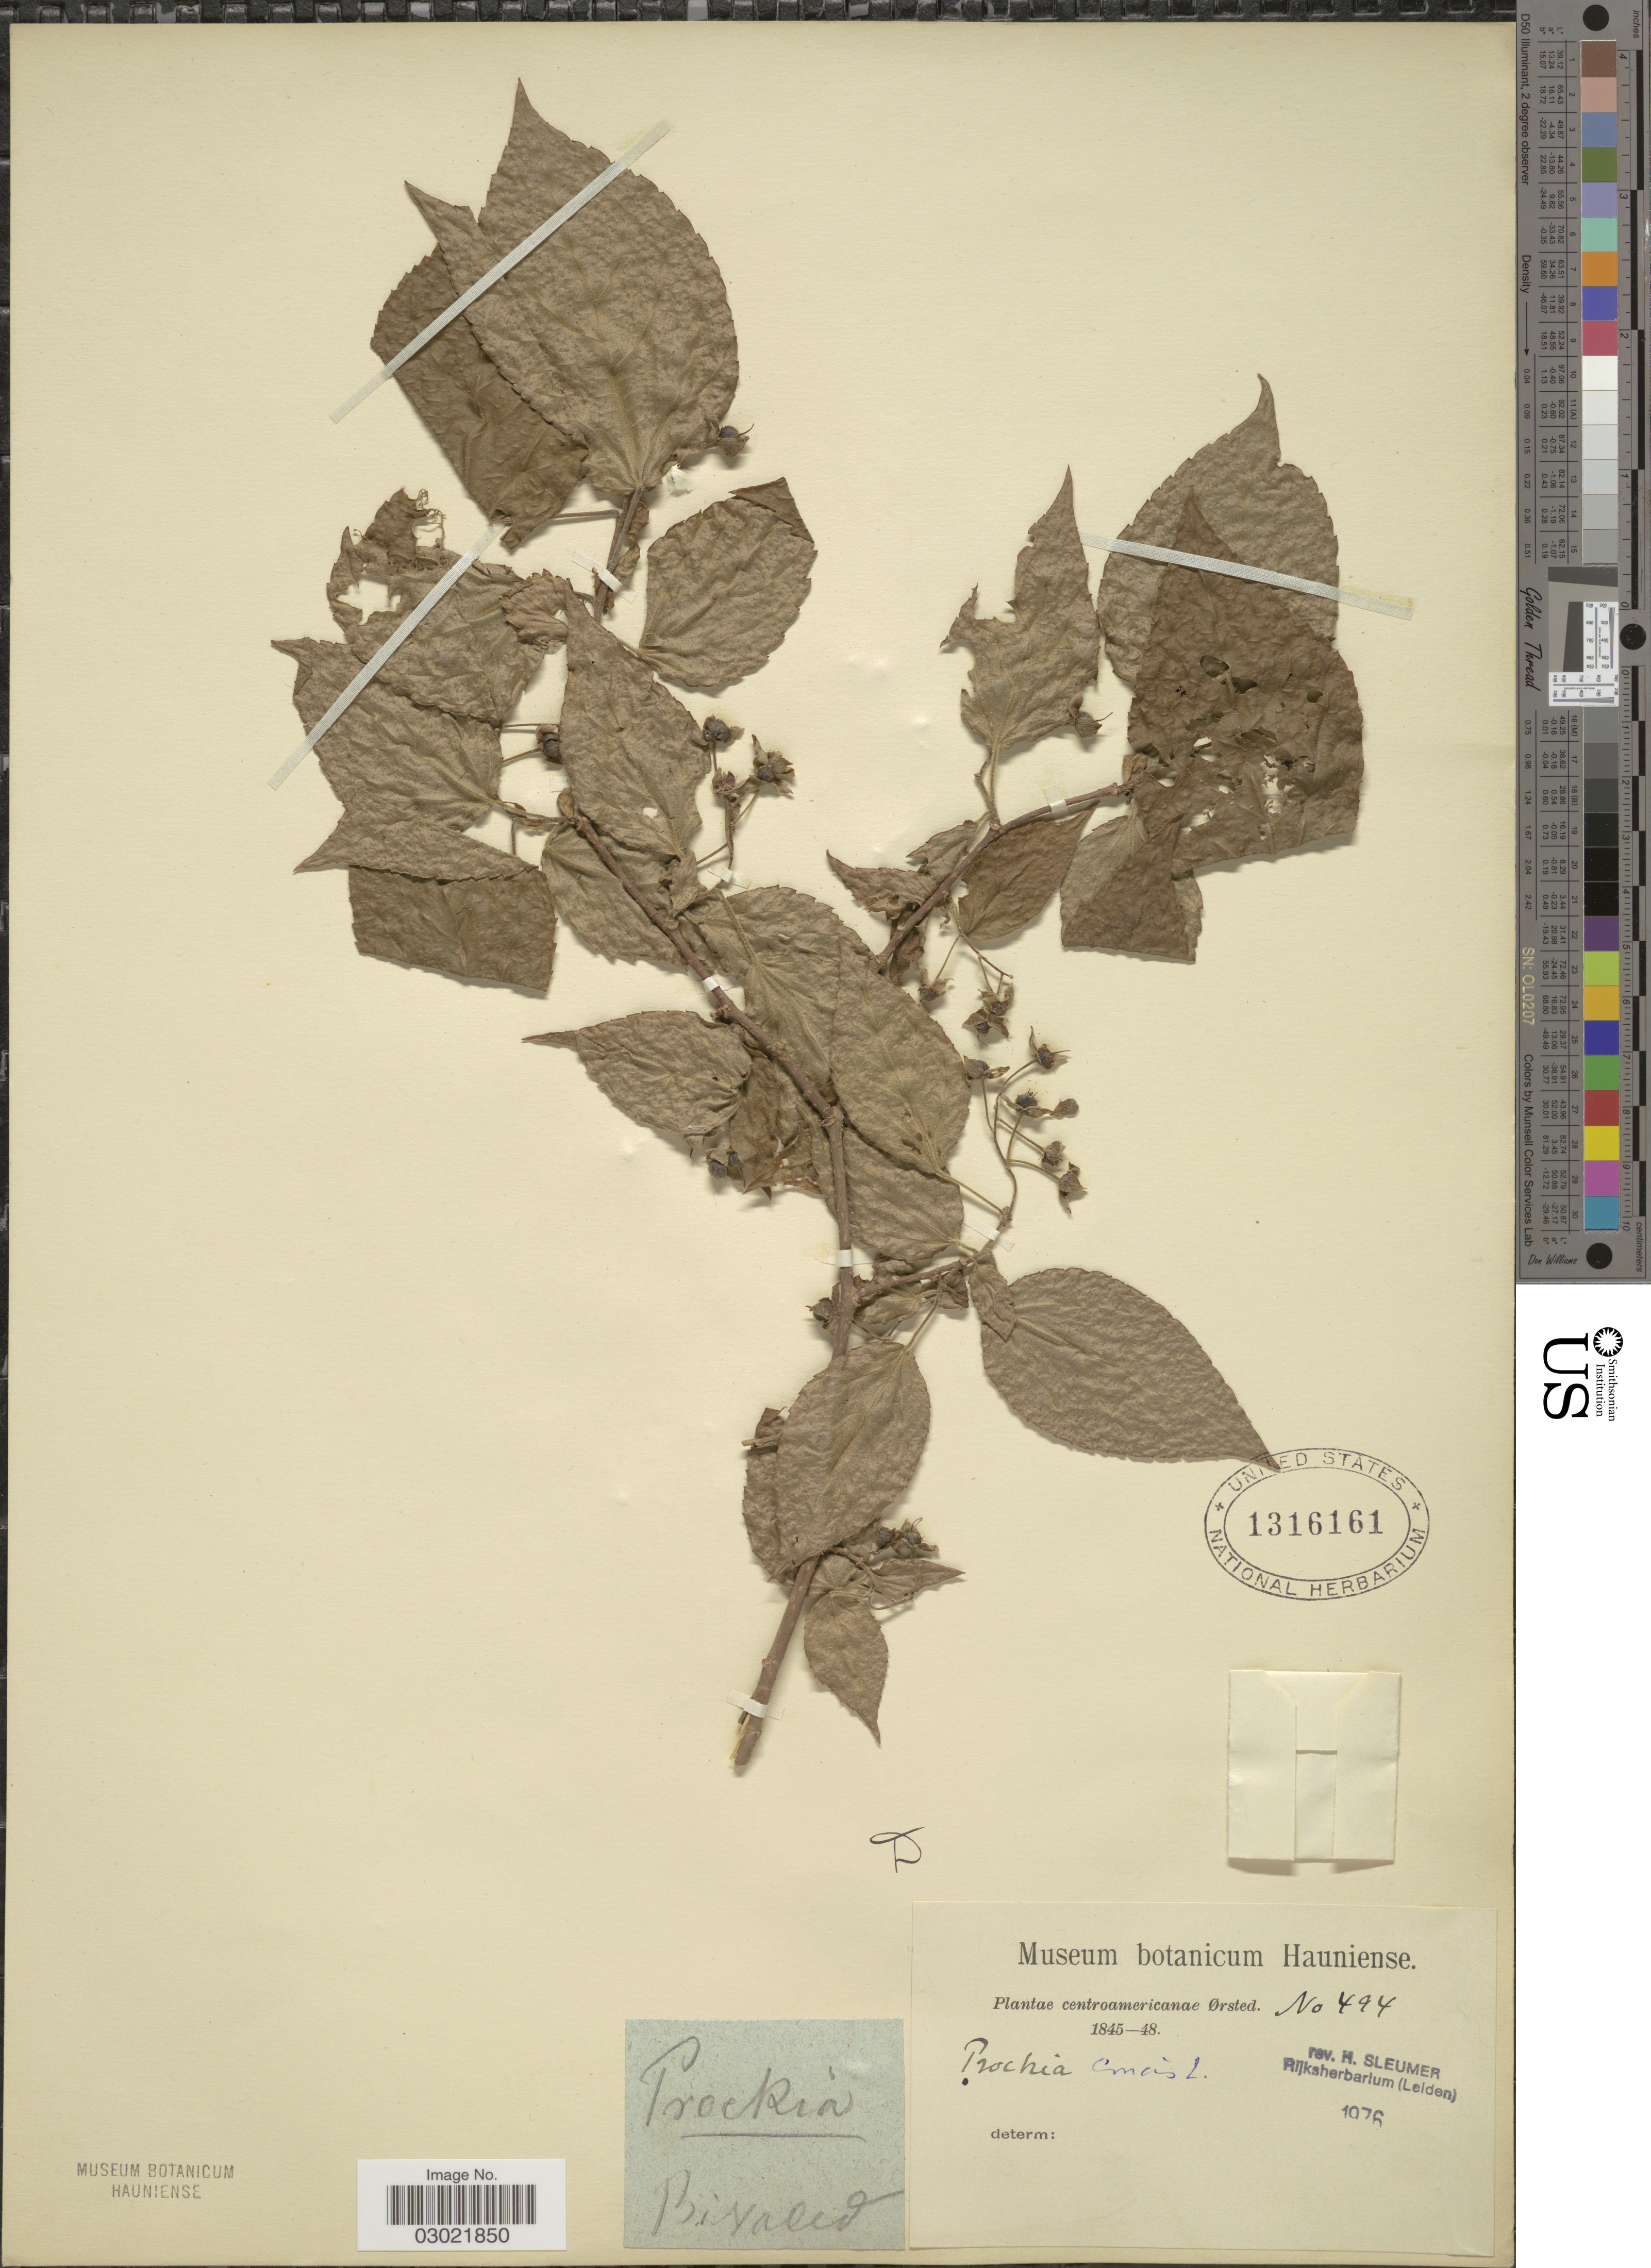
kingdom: Plantae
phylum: Tracheophyta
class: Magnoliopsida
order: Malpighiales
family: Salicaceae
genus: Prockia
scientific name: Prockia crucis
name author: P. Browne ex L.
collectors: Ørsted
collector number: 494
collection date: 1845/1848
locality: Centroamericanae.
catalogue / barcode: US 1316161